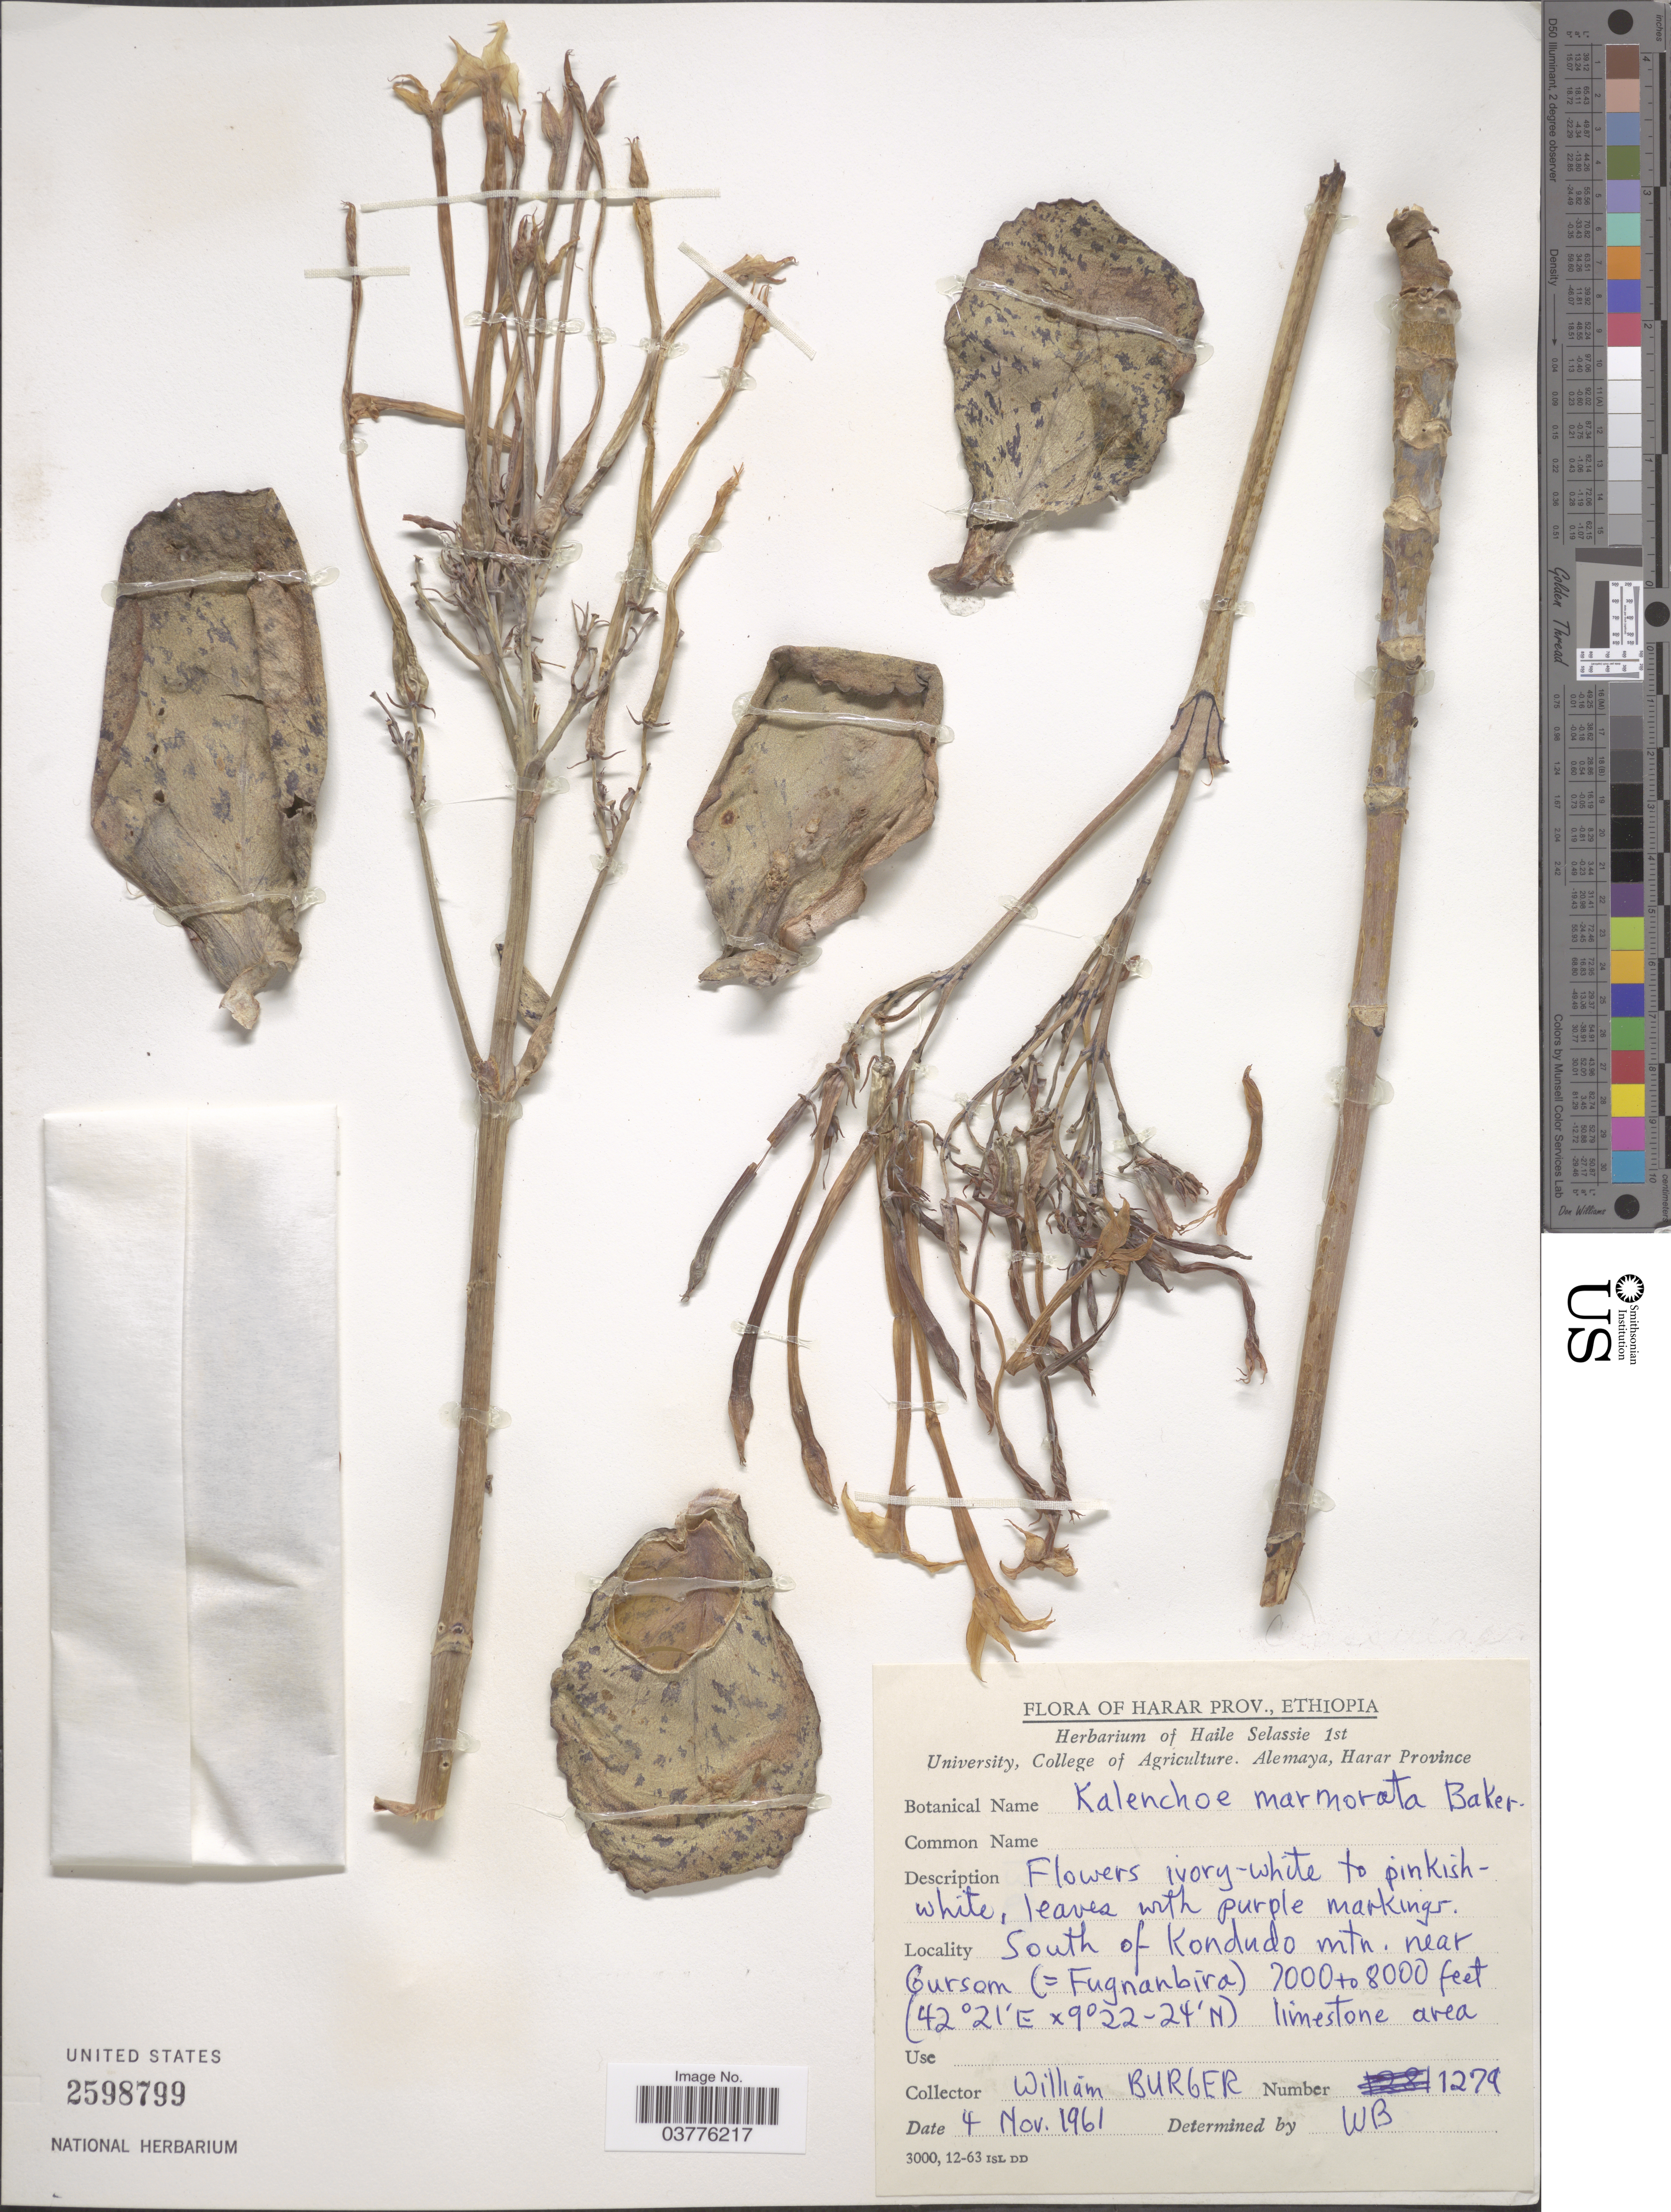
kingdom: Plantae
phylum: Tracheophyta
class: Magnoliopsida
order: Saxifragales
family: Crassulaceae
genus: Kalanchoe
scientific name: Kalanchoe marmorata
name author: Baker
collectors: W. Burger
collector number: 1279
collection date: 1961-11-04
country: Ethiopia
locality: Harar Prov. South of Kondudo mtn. near Gursom (= Fugnanbira).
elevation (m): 2134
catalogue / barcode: US 2598799